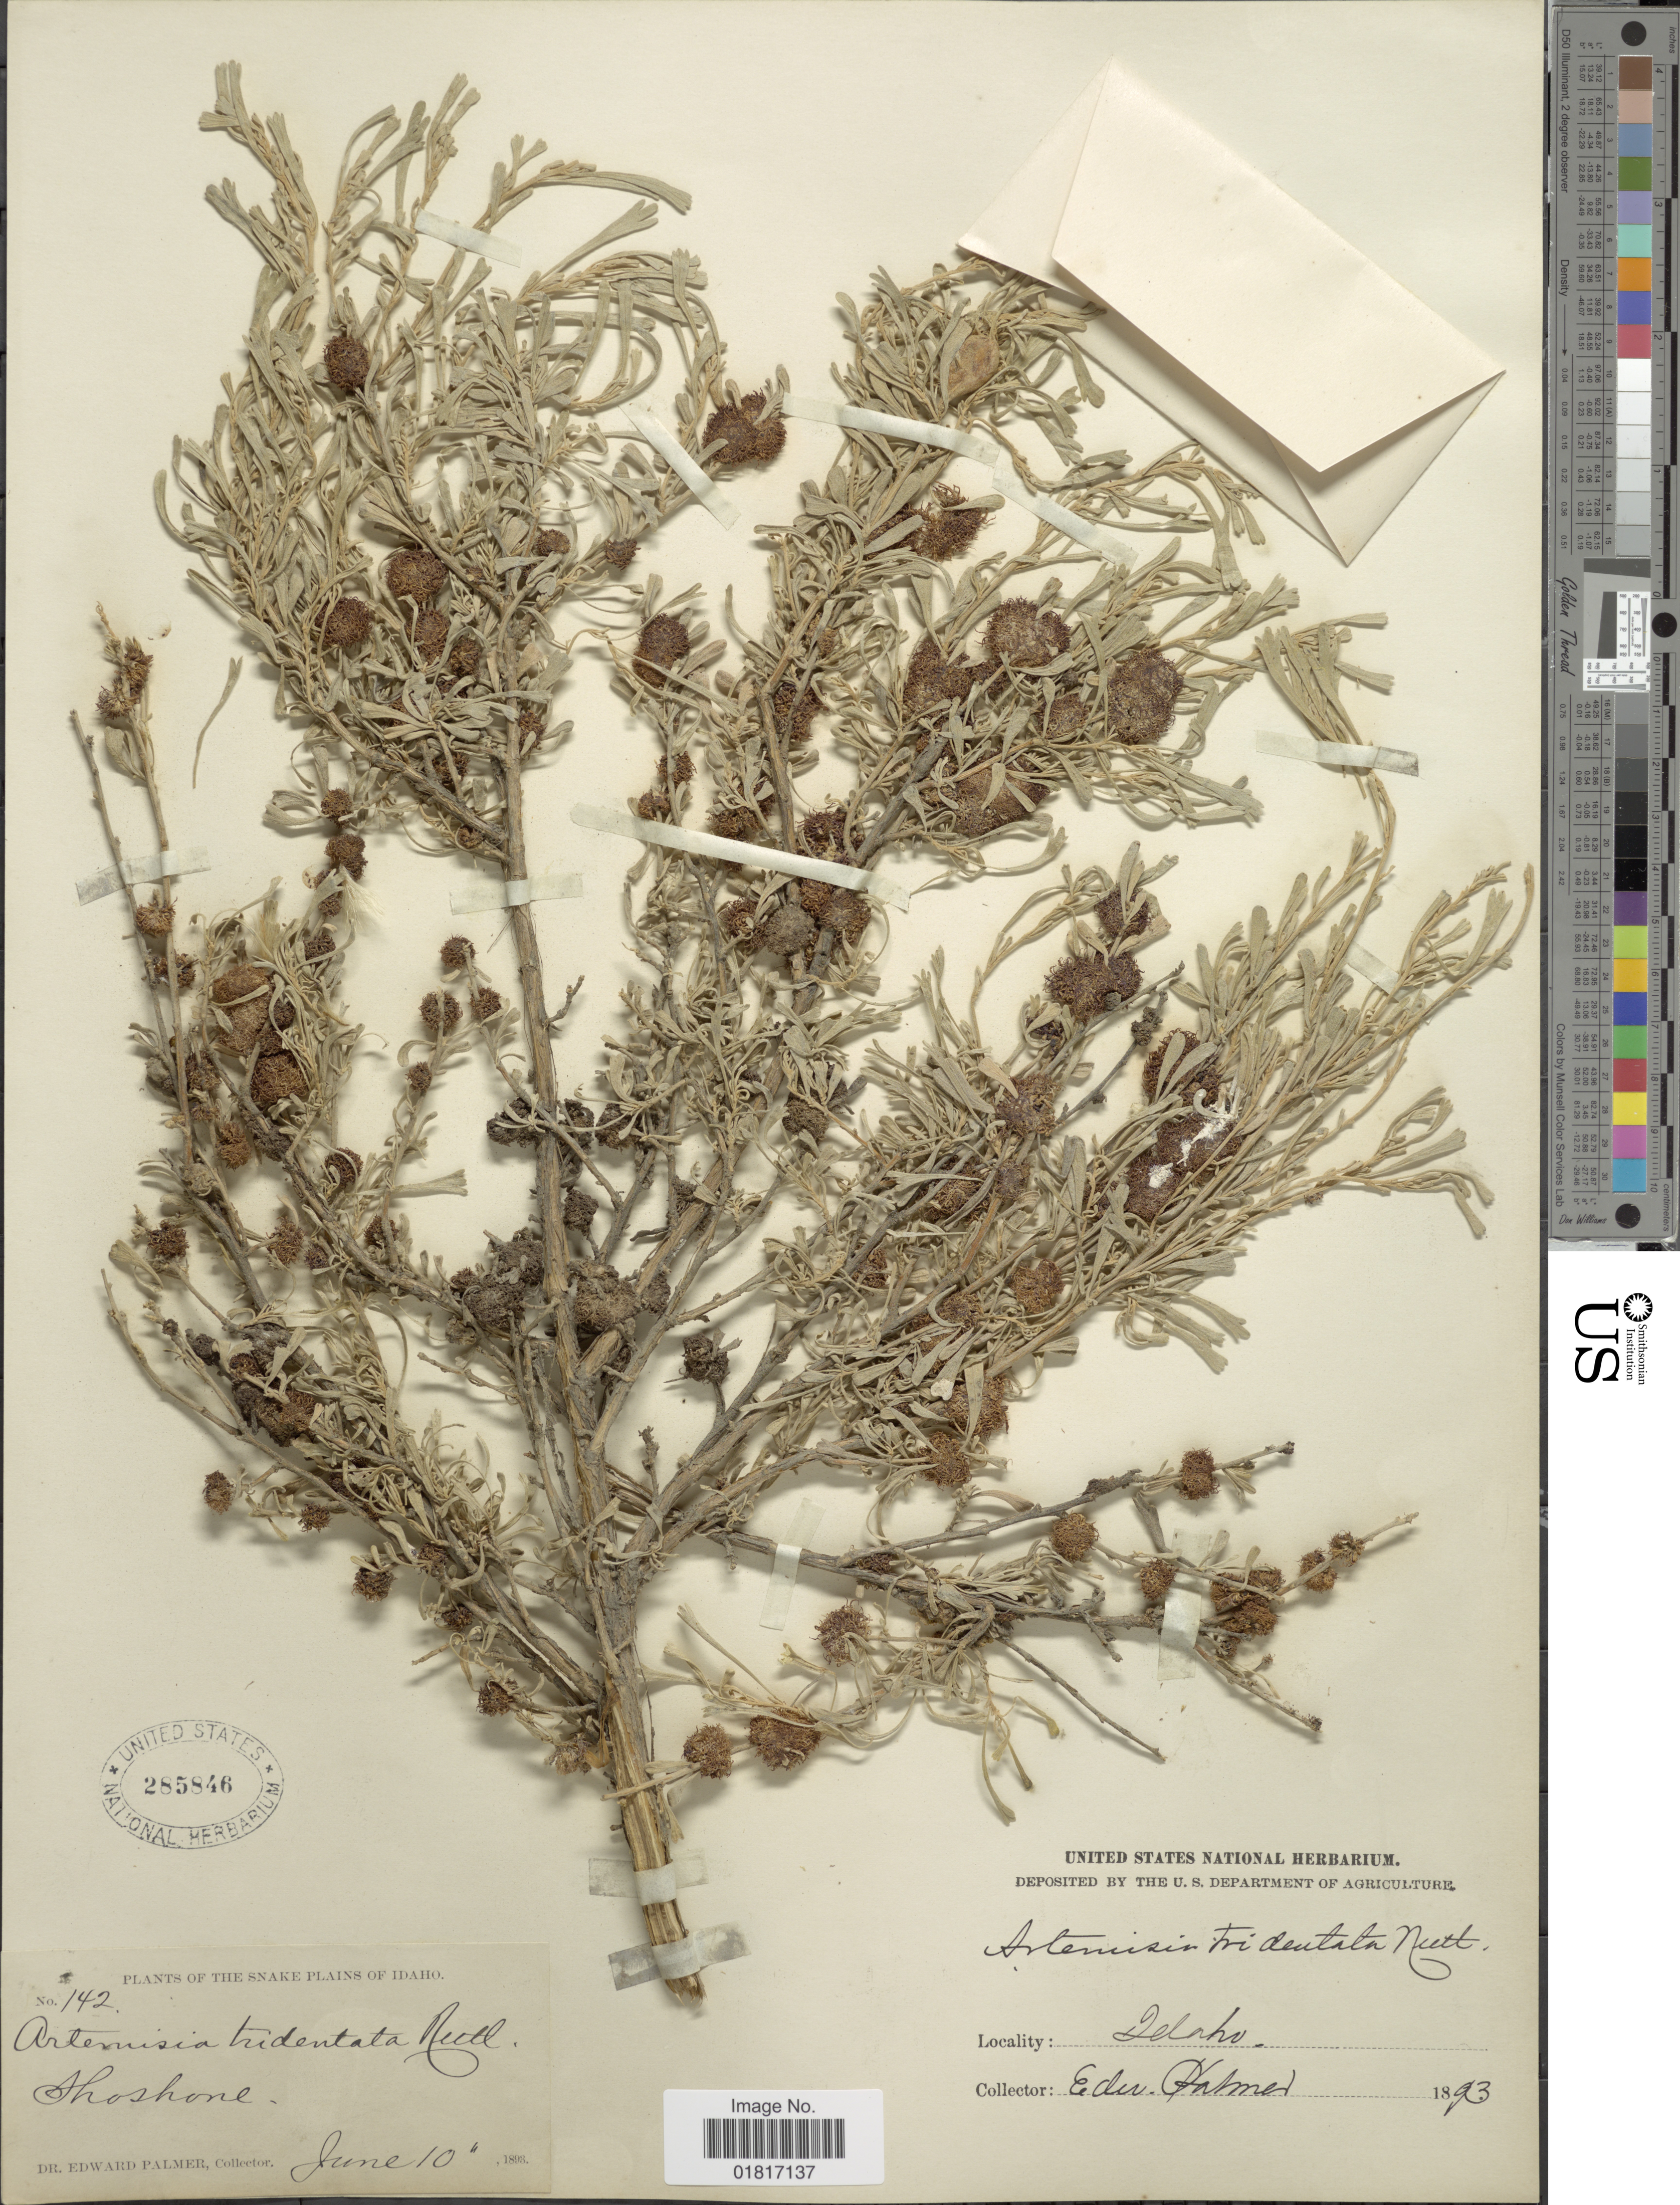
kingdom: Plantae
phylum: Tracheophyta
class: Magnoliopsida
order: Asterales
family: Asteraceae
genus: Artemisia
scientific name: Artemisia tridentata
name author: Nutt.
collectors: E. Palmer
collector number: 142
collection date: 1893-06-10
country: United States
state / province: Idaho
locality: The Snake Plains of Idaho, Shoshone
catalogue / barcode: US 285846